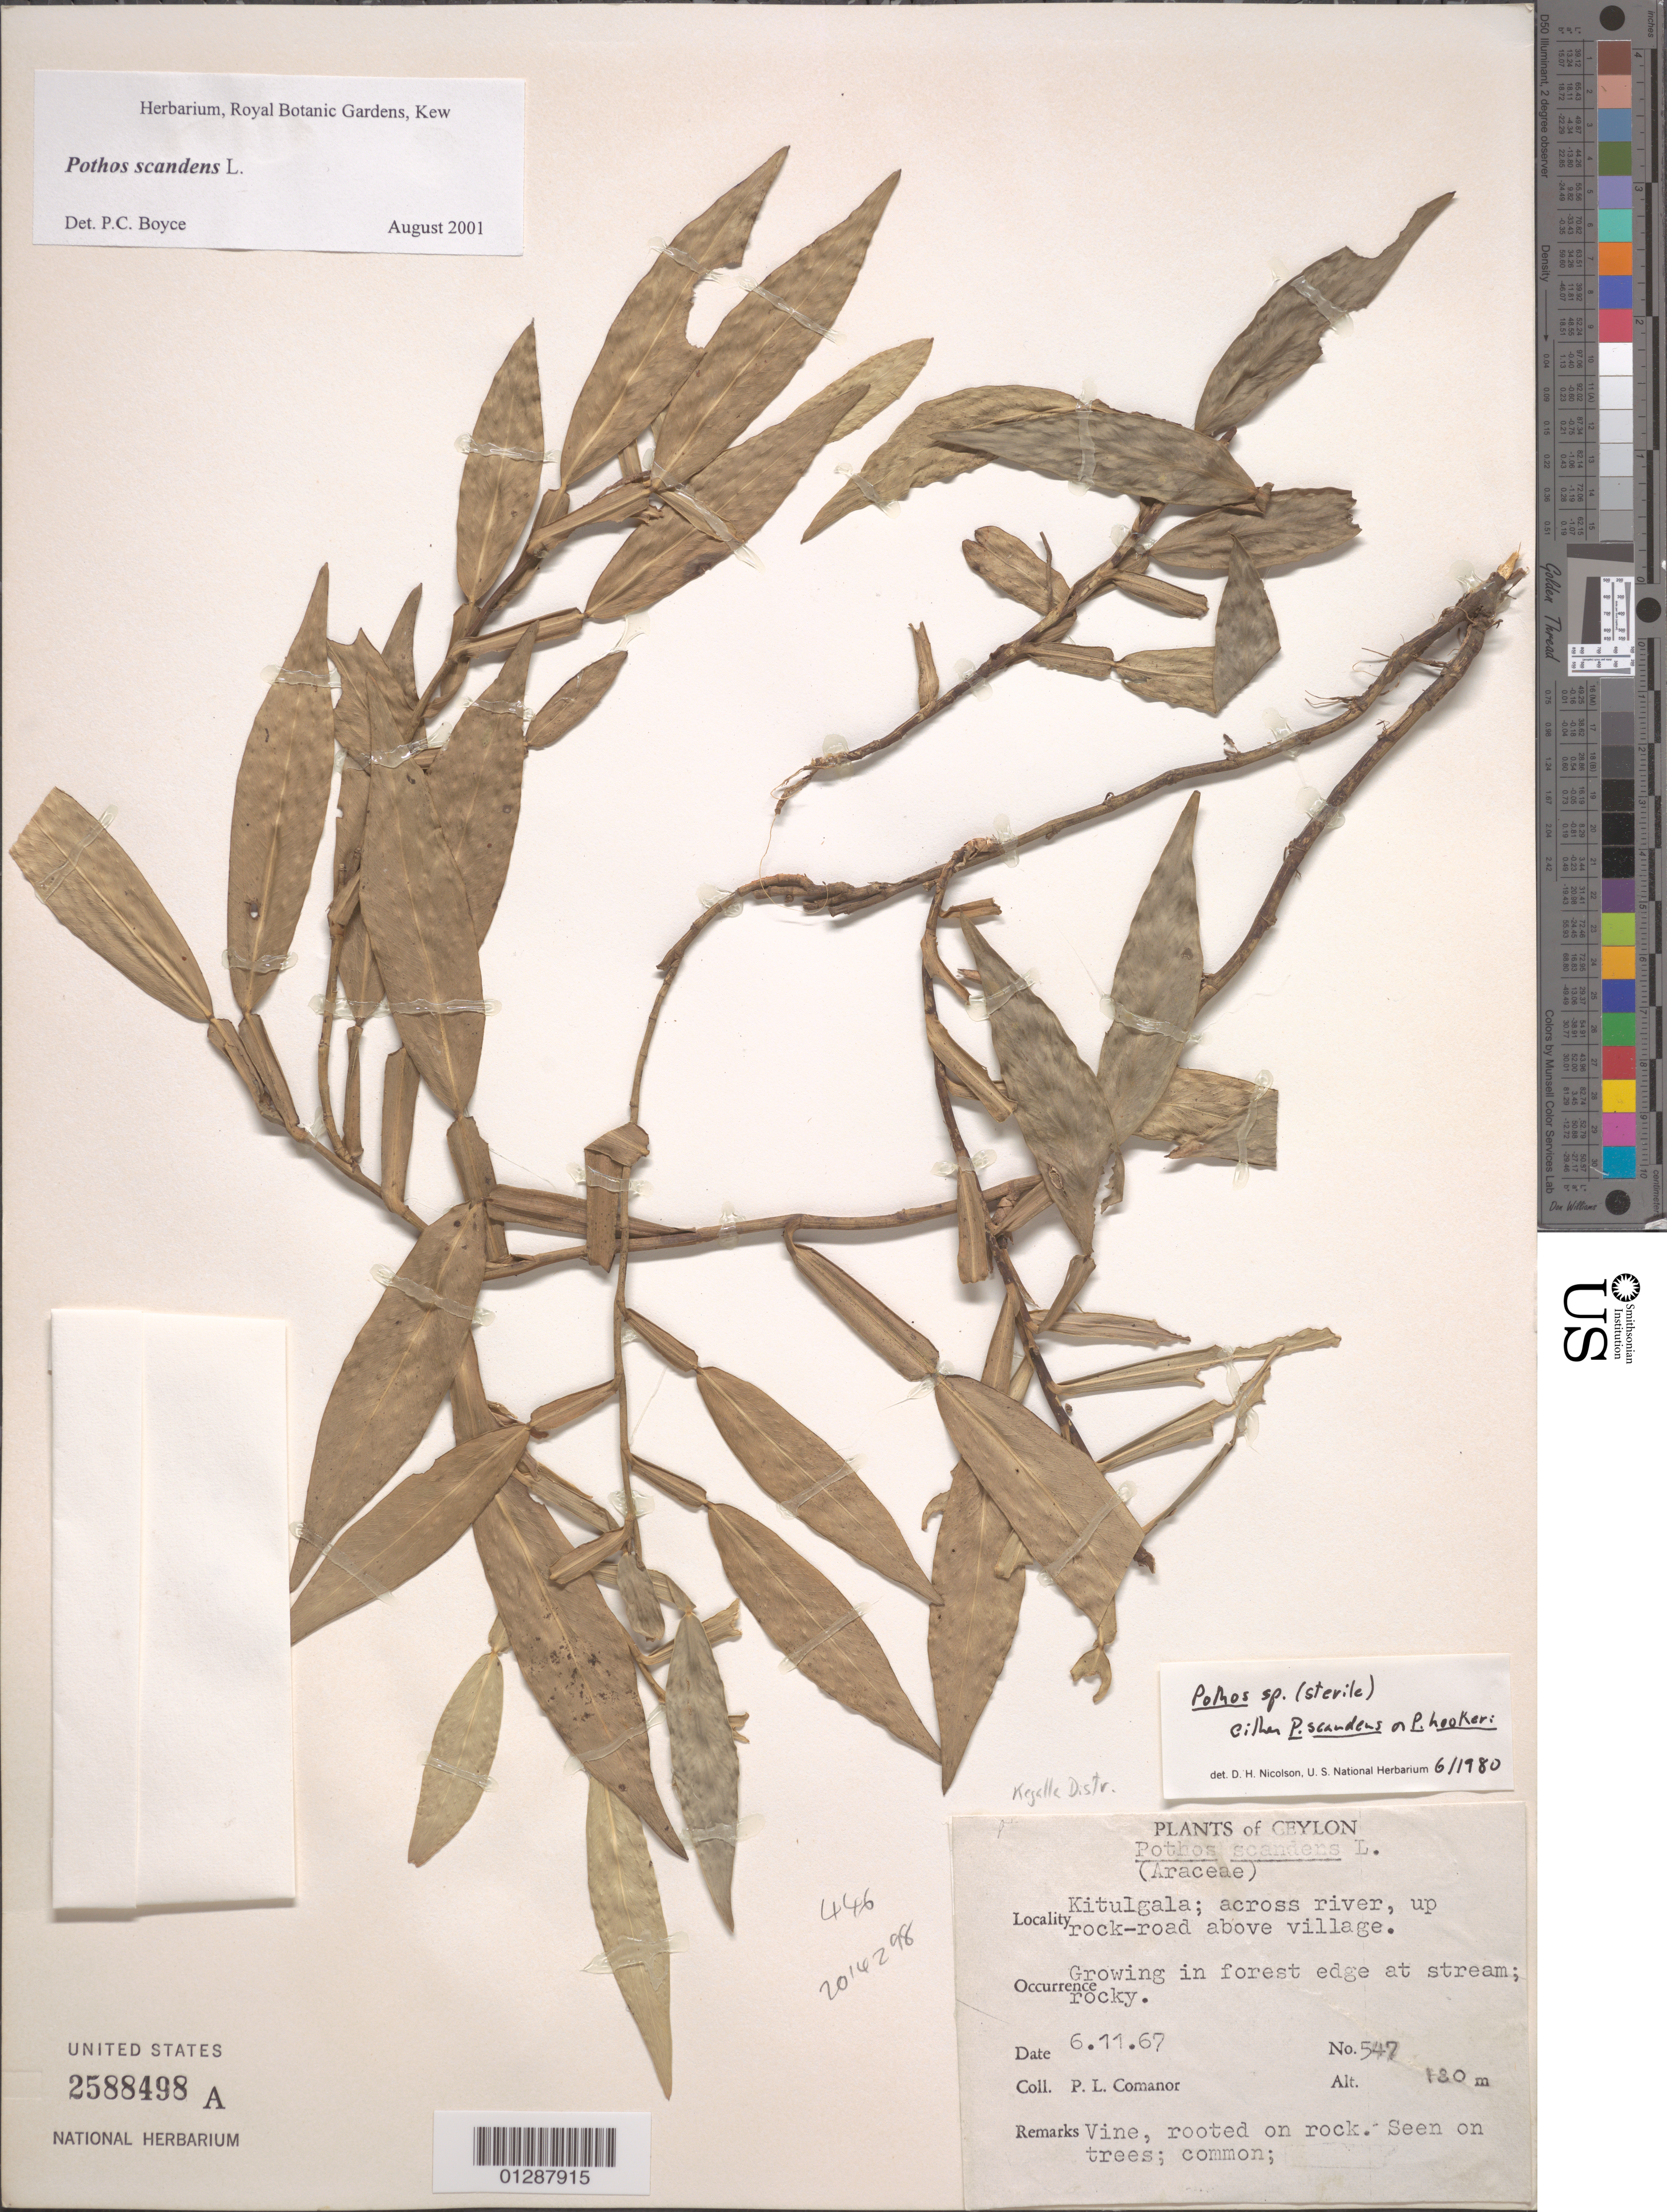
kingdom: Plantae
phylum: Tracheophyta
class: Liliopsida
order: Alismatales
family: Araceae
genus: Pothos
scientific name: Pothos scandens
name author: L.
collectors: P. Comanor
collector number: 547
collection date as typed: Transcribed d/m/y: 6/11/67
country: Sri Lanka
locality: Ceylon. Kitulgala; across river, up rock-road above village.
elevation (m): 130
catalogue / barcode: US 2588498A